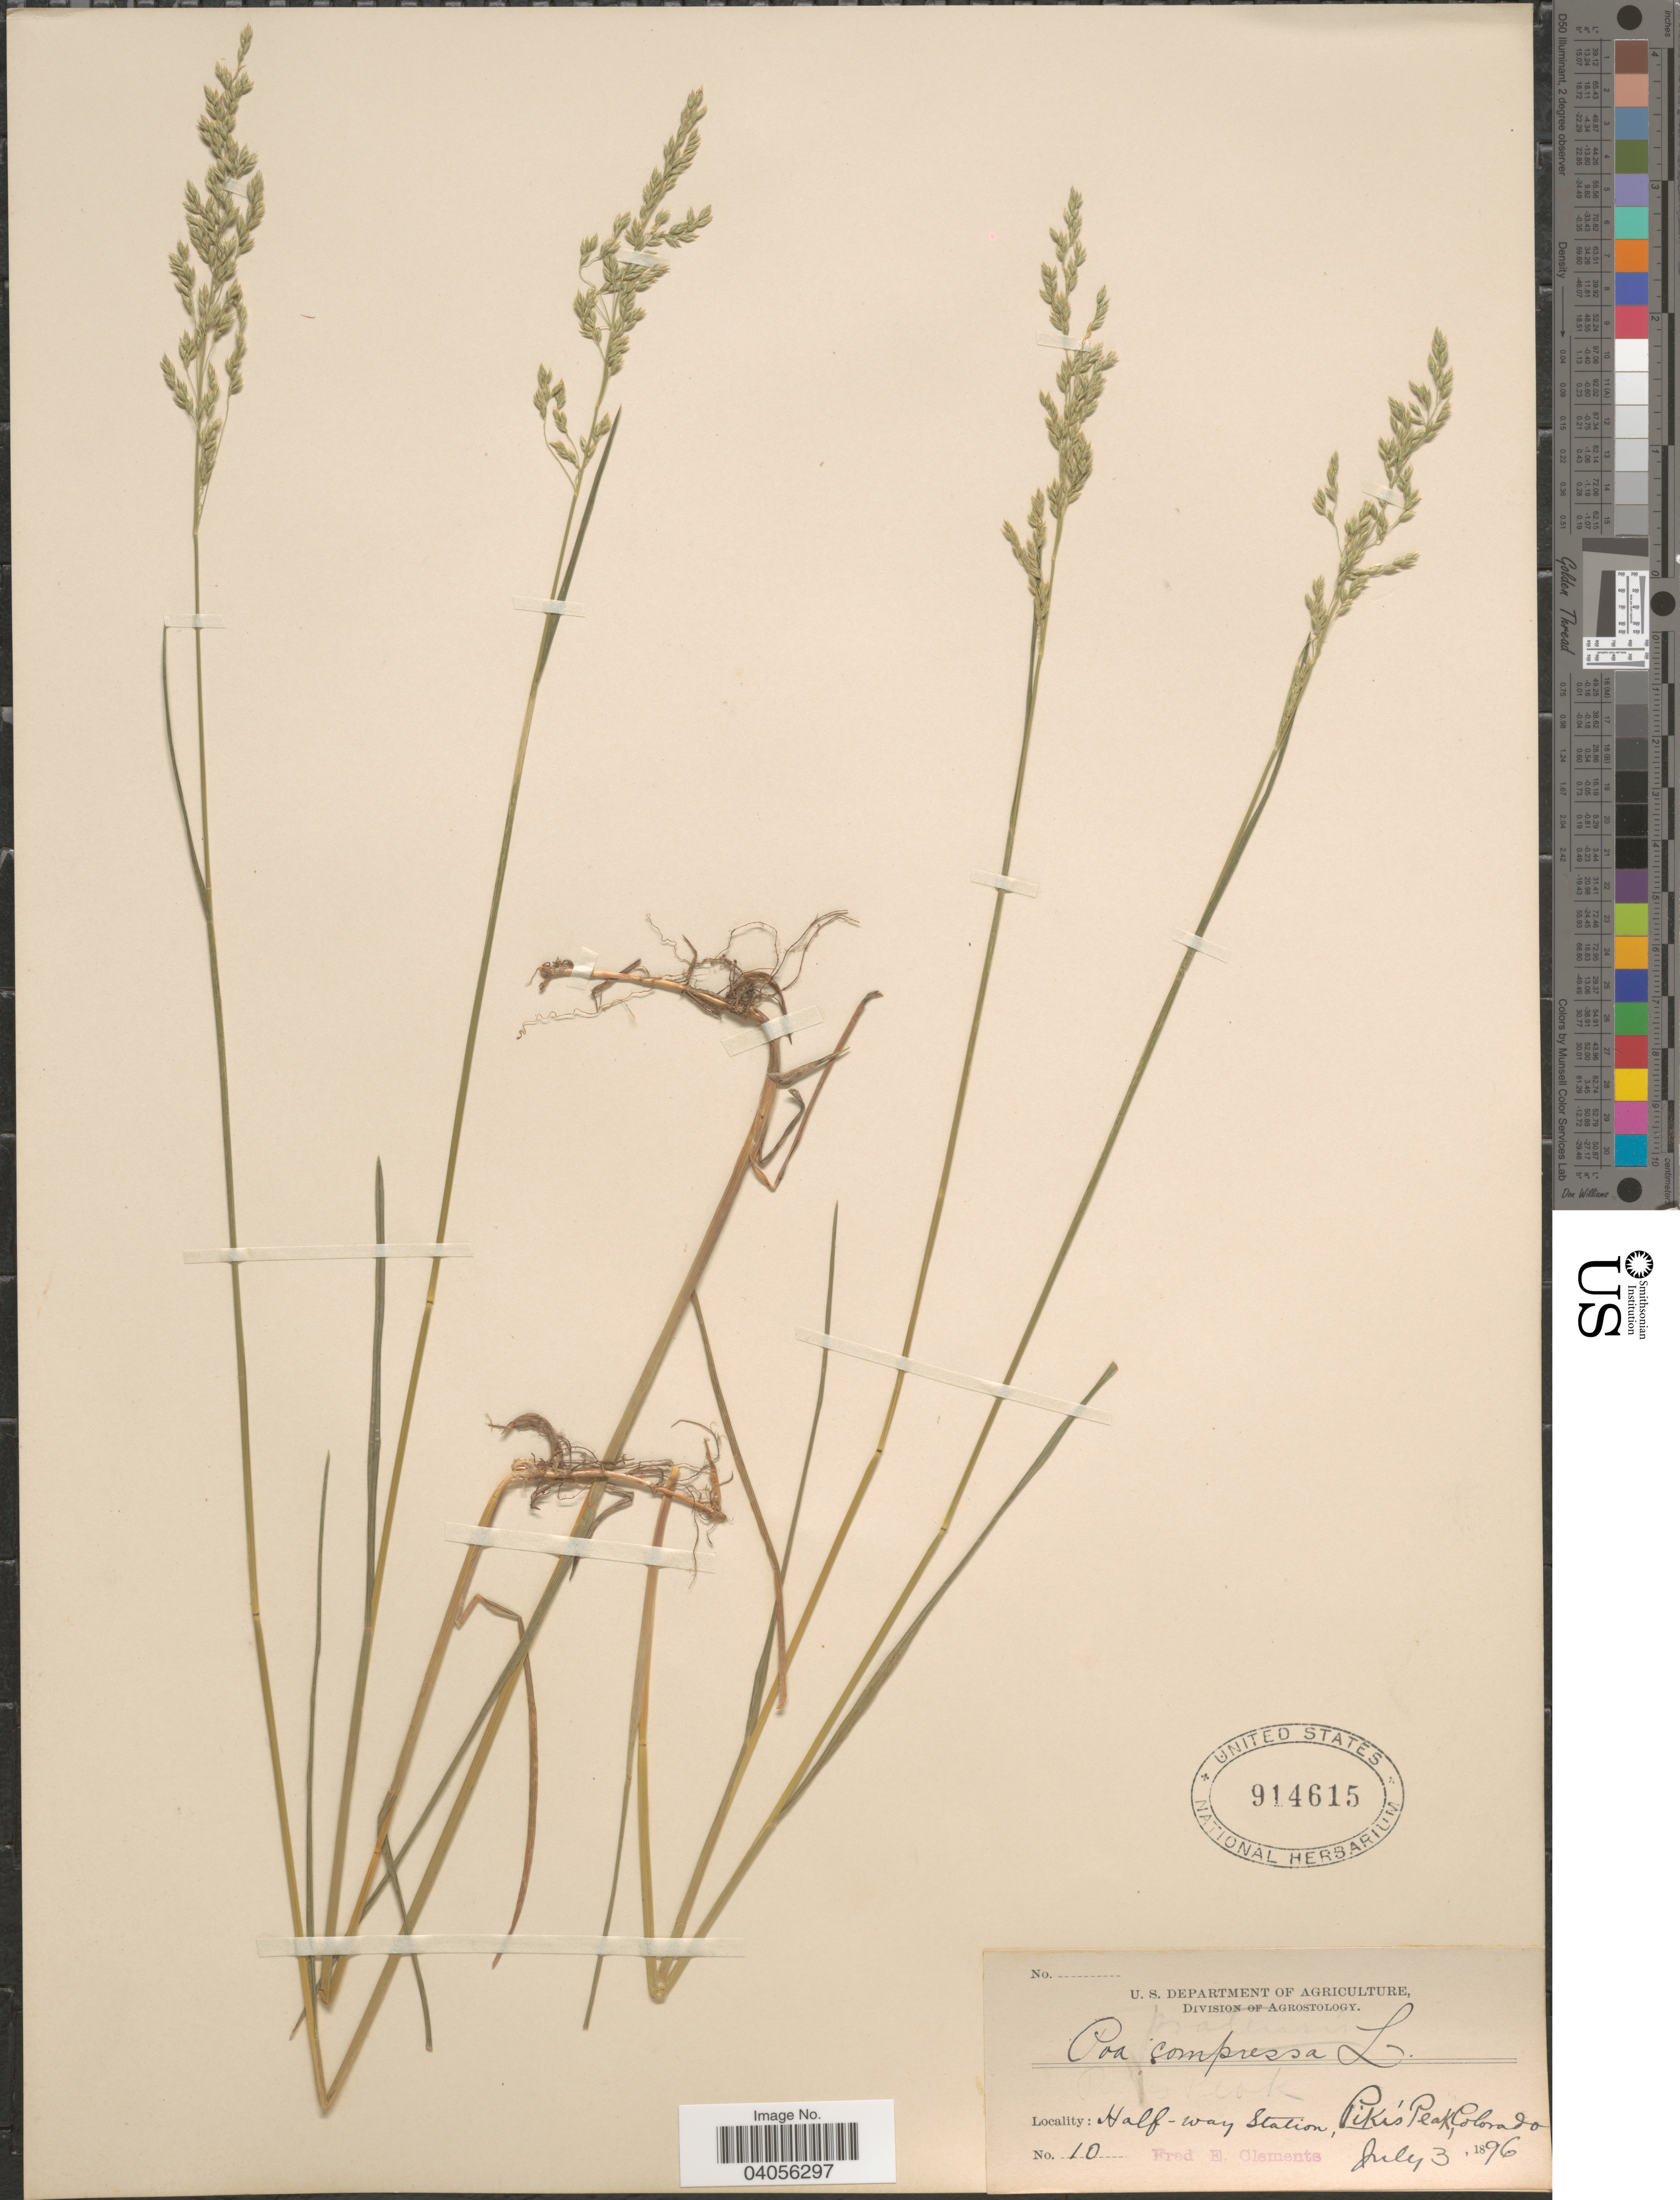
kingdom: Plantae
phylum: Tracheophyta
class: Liliopsida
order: Poales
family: Poaceae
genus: Poa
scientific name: Poa compressa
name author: L.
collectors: F. E. Clements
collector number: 10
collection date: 1896-07-03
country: United States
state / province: Colorado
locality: Half-way Station, Pike's Peak.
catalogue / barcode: US 914615